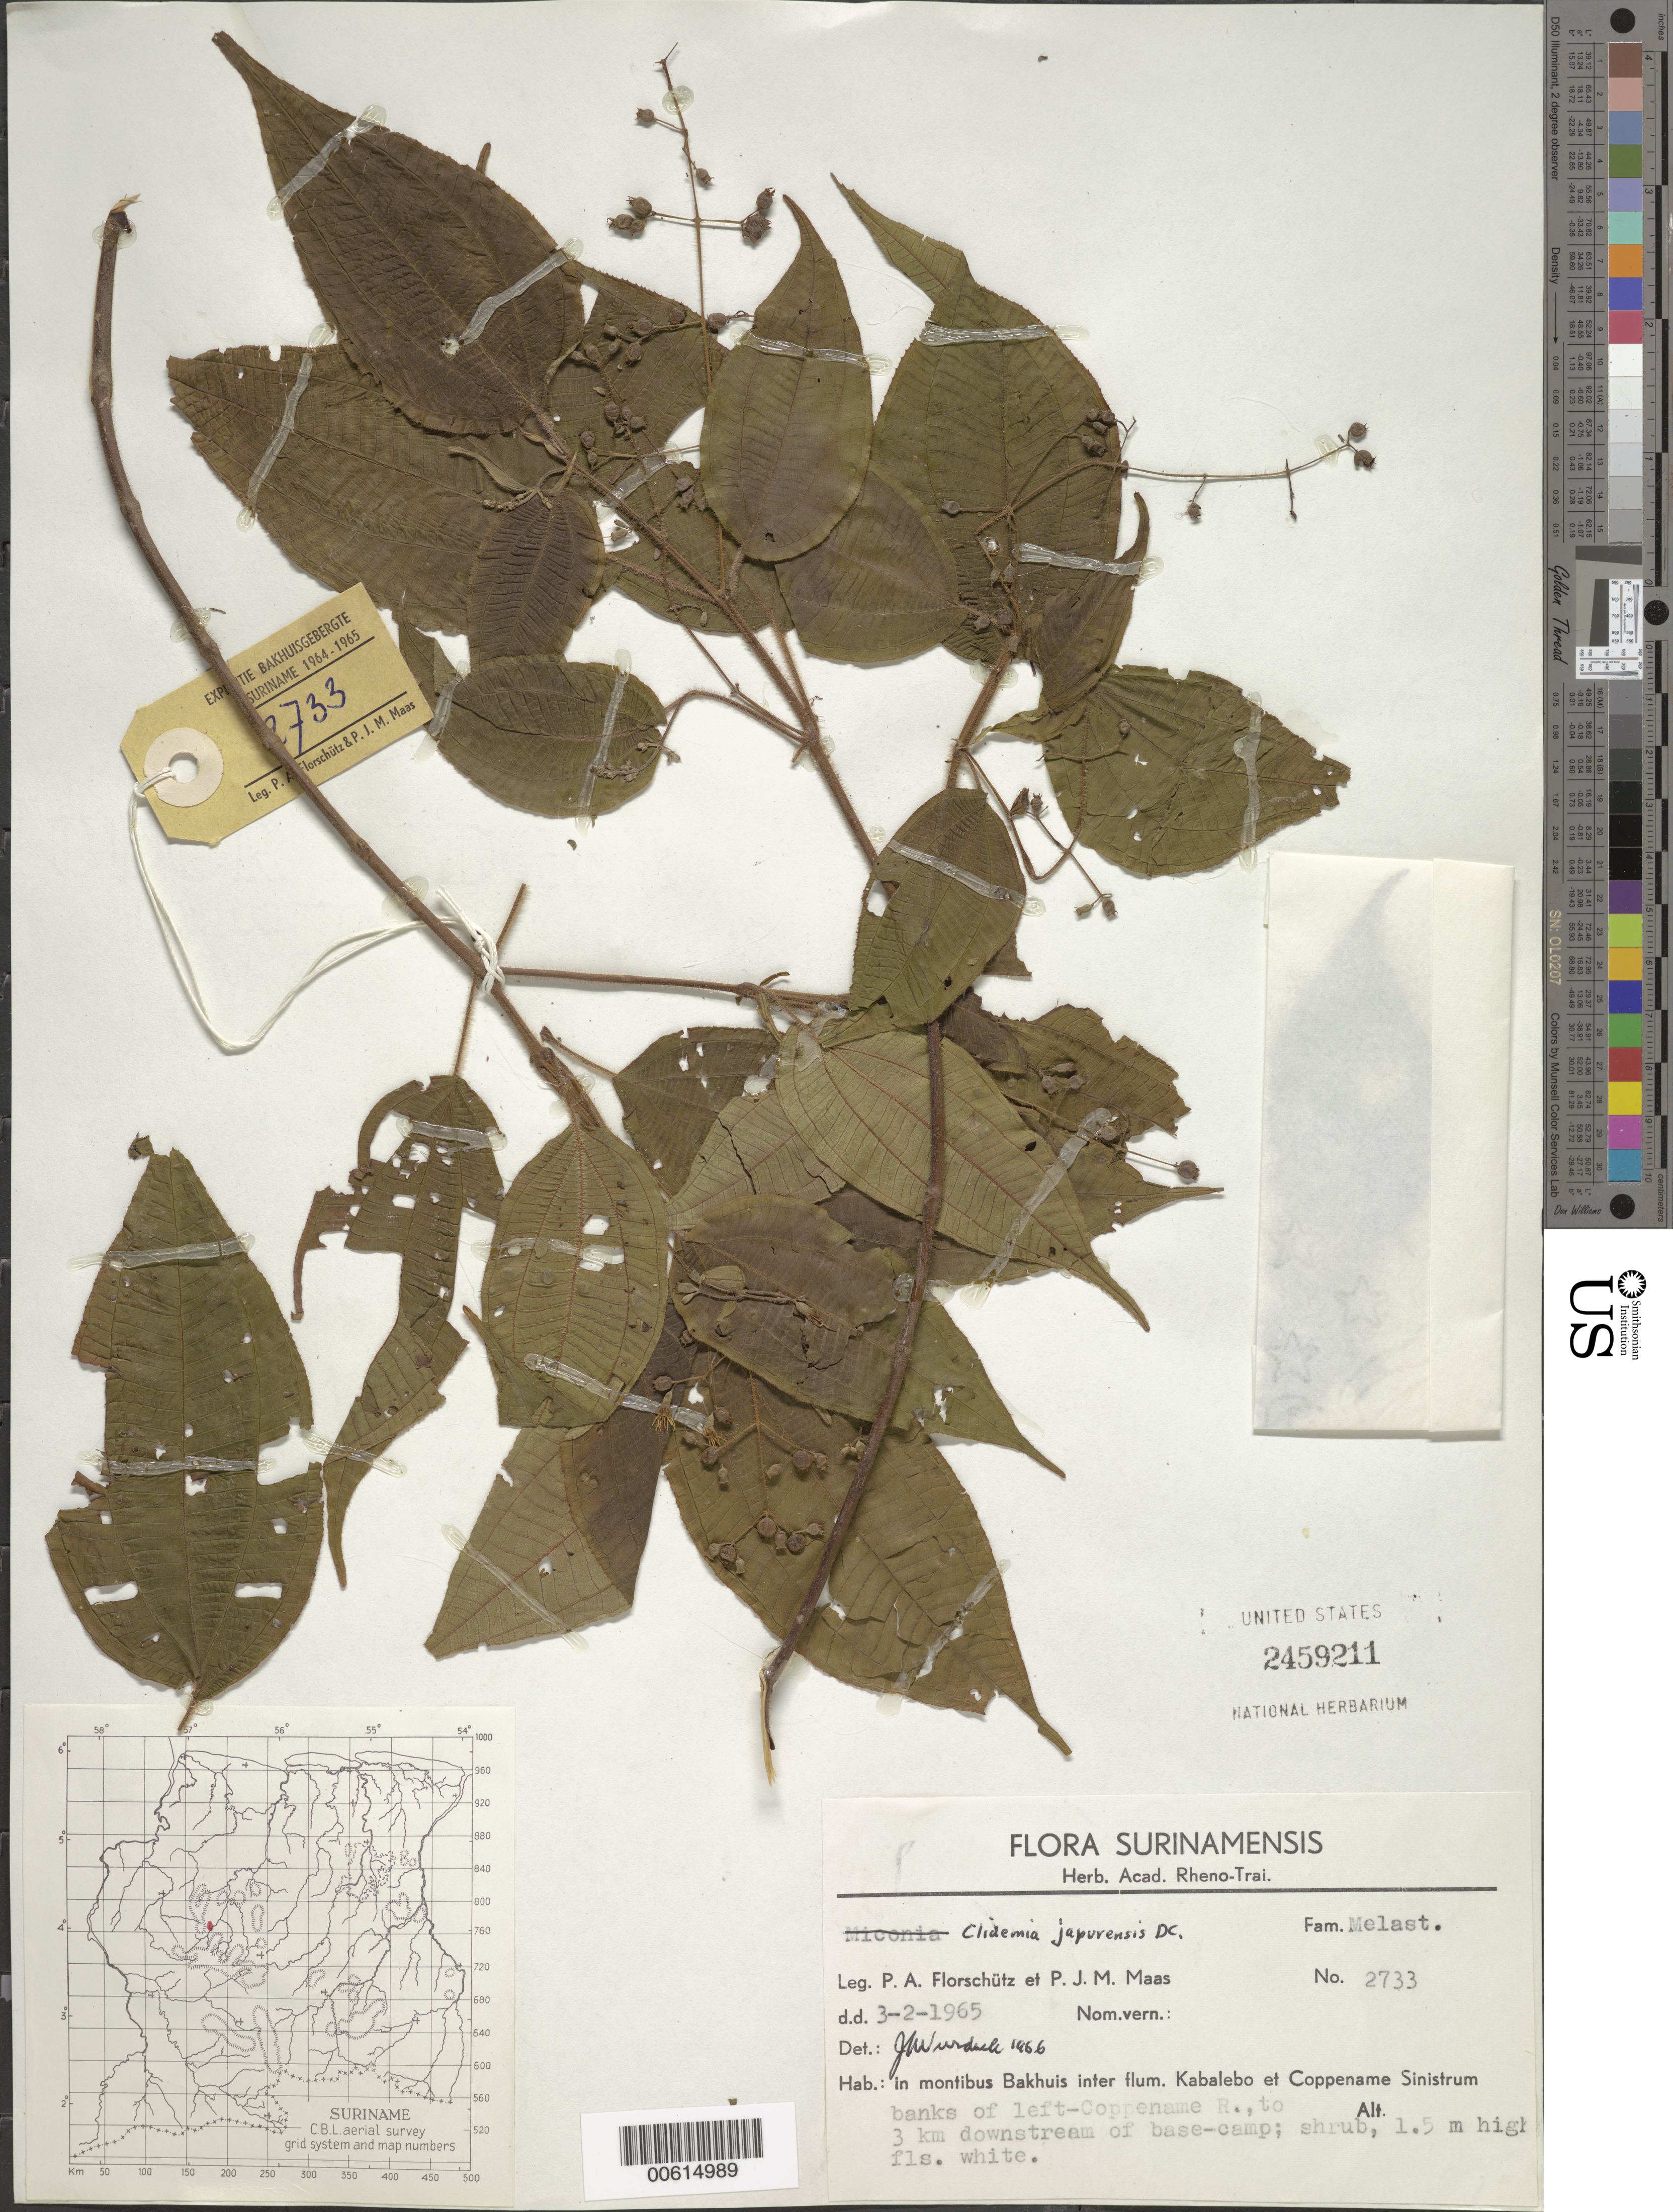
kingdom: Plantae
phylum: Tracheophyta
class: Magnoliopsida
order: Myrtales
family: Melastomataceae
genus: Clidemia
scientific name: Clidemia japurensis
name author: DC.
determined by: Wurdack, John J., (US), US (UNITED STATES)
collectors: P. Florschütz & P. Maas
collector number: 2733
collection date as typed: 3-Feb-65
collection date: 1965-02-03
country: Suriname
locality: Mont Bakhuis, betw. Kabalebo & Coppename Sinistrum Rivers; banks of left Coppename River, to 3 km downstream of base-camp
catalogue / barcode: US 2459211